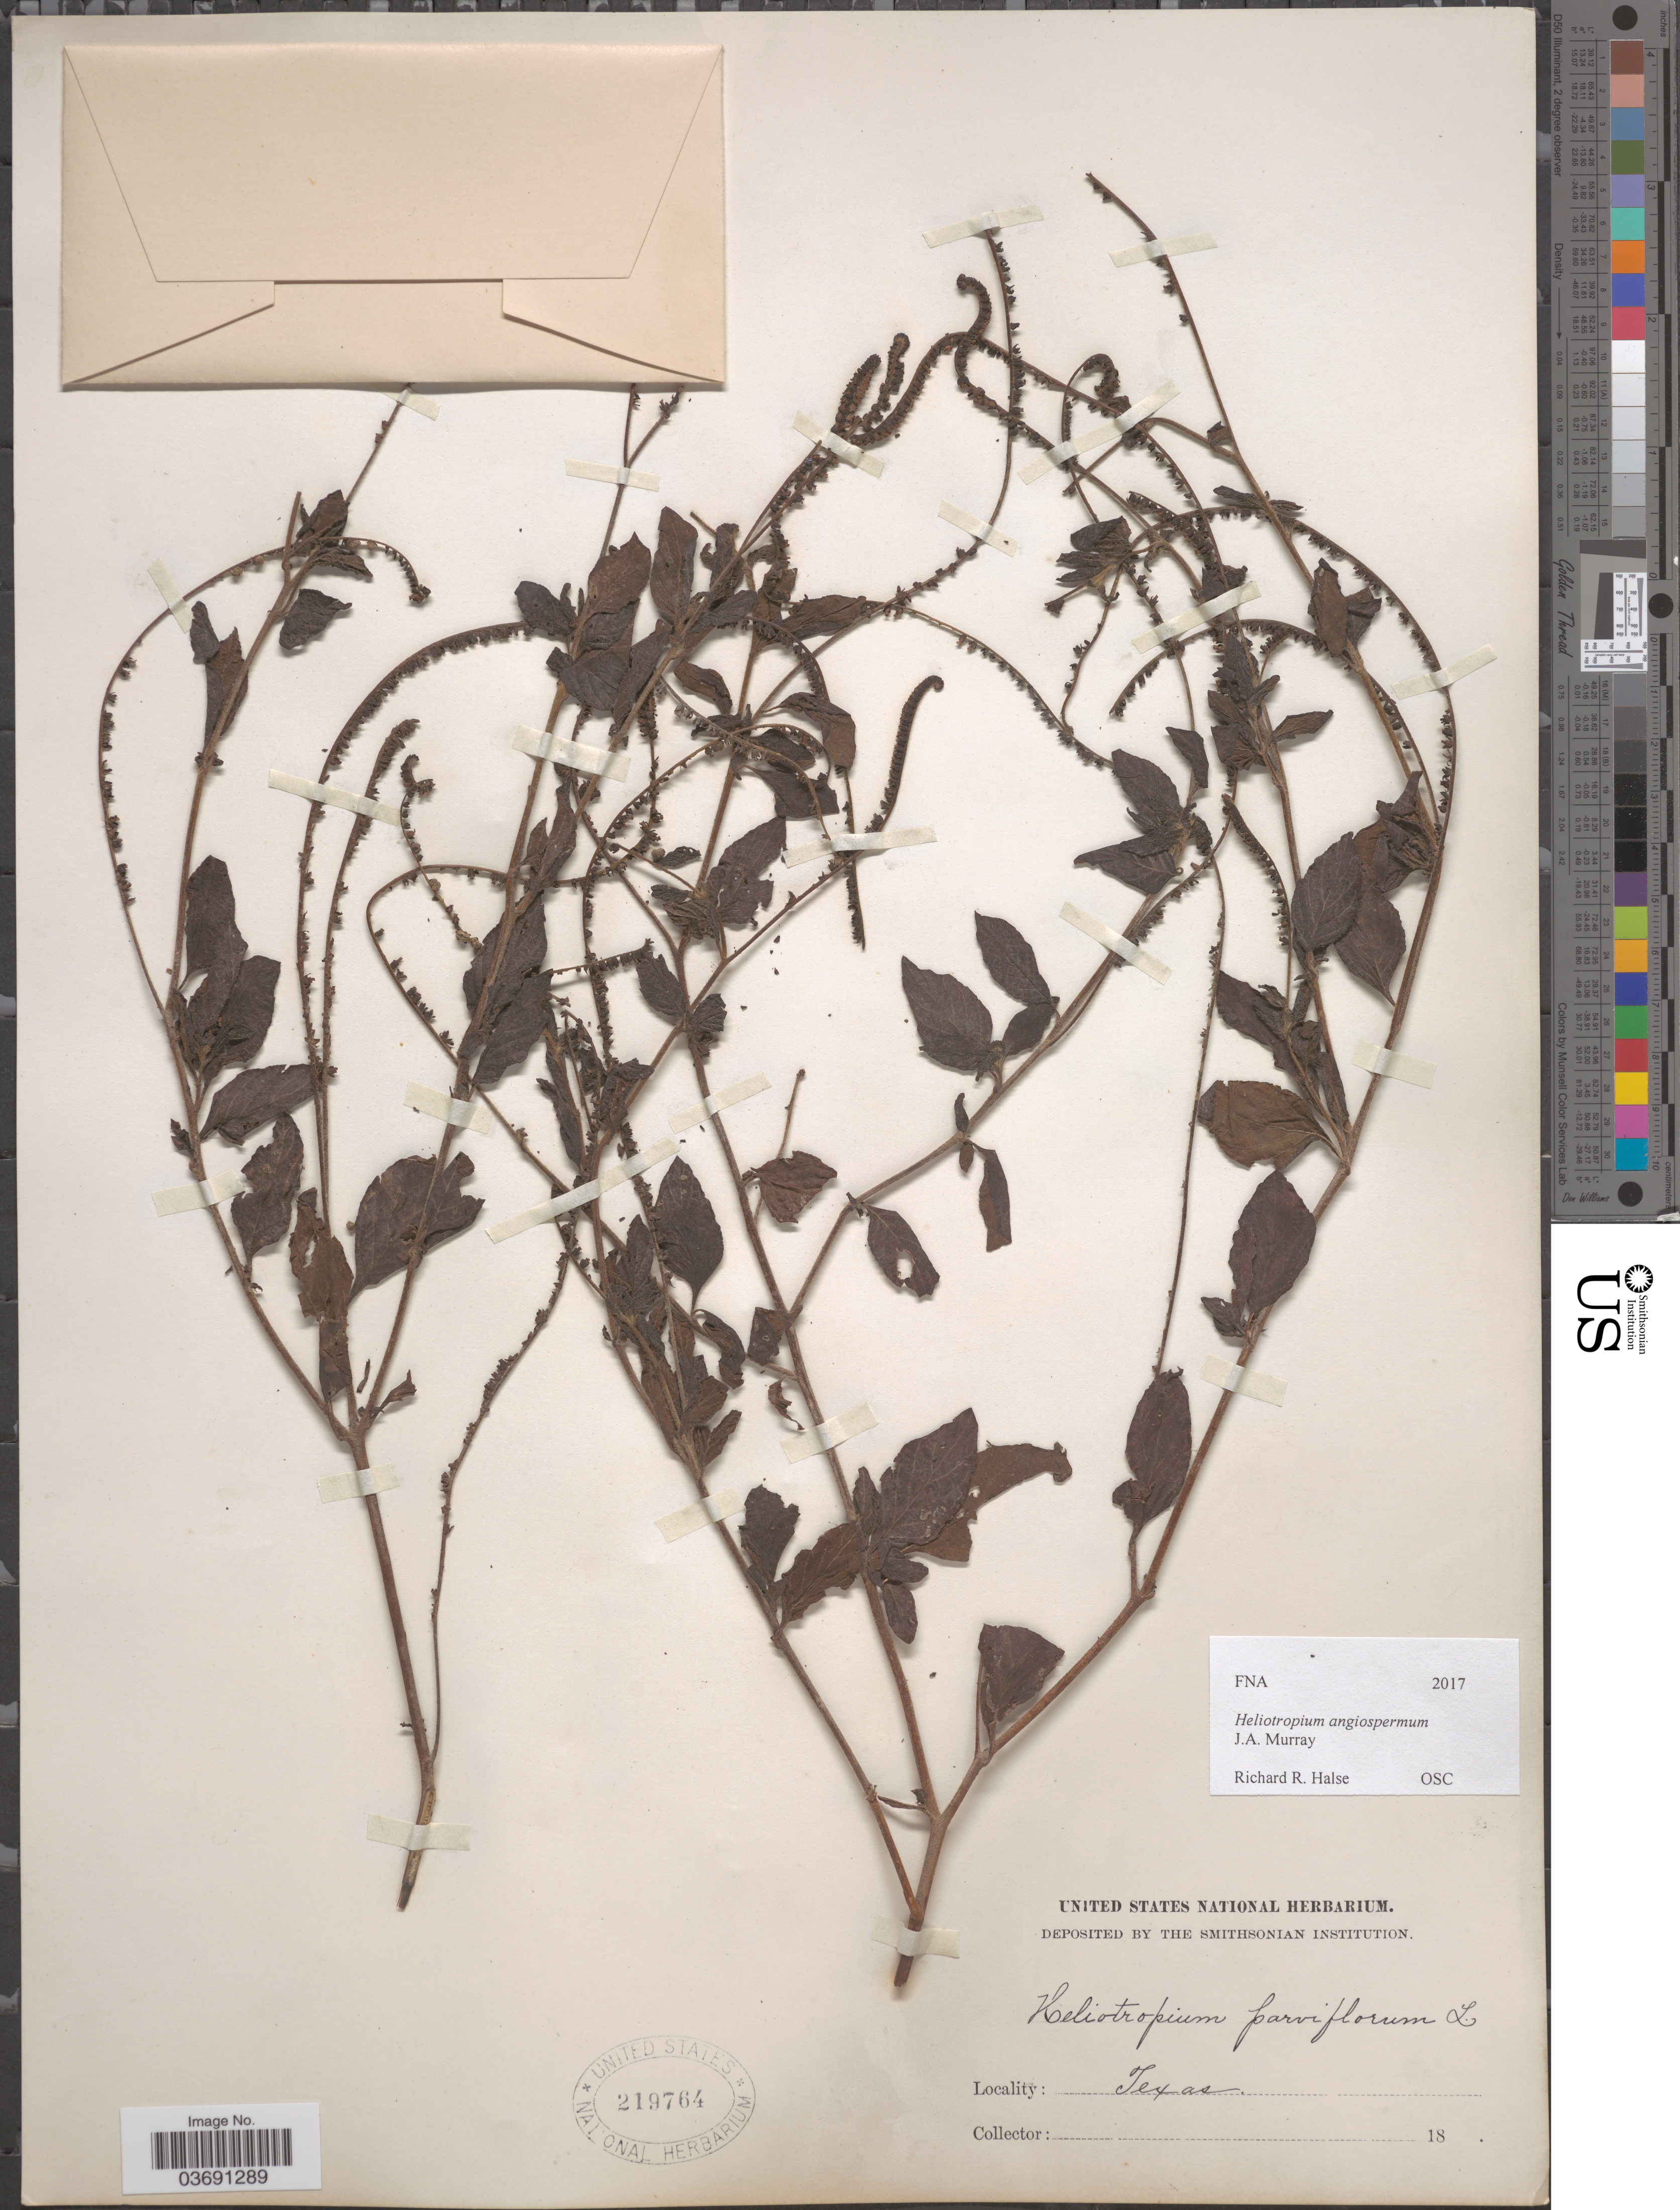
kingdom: Plantae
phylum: Tracheophyta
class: Magnoliopsida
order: Boraginales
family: Heliotropiaceae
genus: Heliotropium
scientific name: Heliotropium angiospermum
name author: Murray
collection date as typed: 18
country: United States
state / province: Texas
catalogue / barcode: US 219764